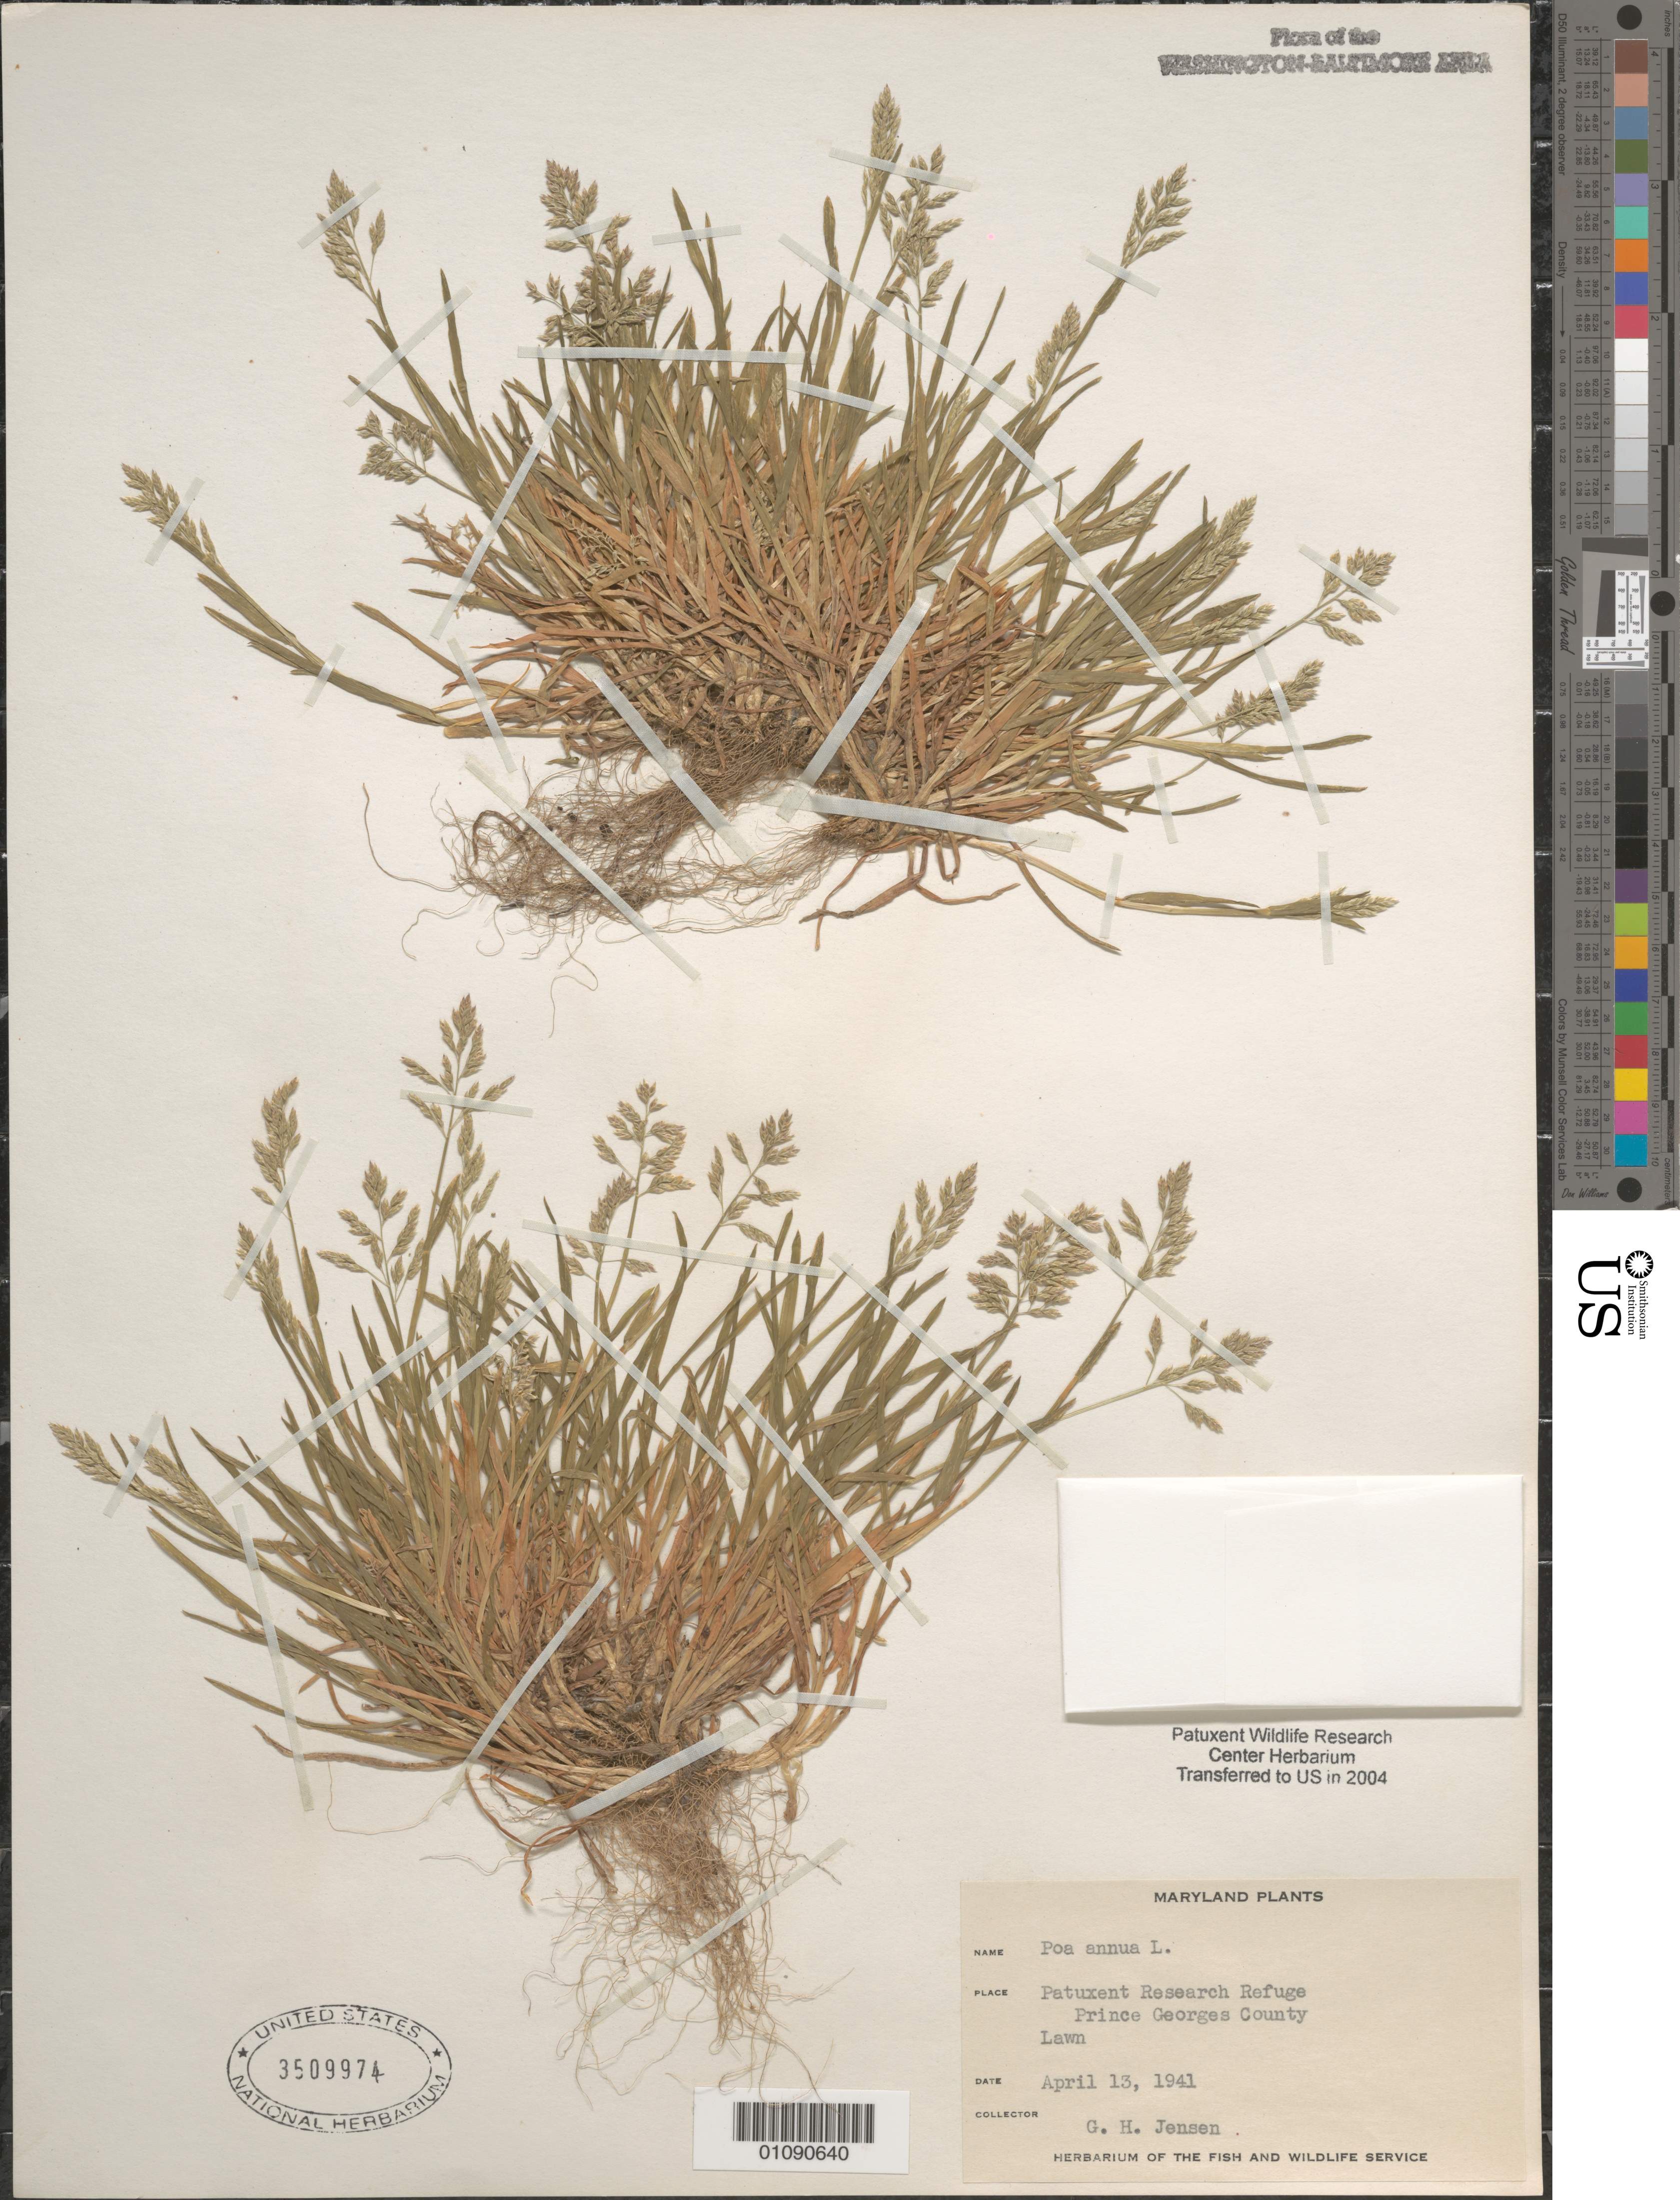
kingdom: Plantae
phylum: Tracheophyta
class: Liliopsida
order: Poales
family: Poaceae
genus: Poa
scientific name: Poa annua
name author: L.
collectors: G. H. Jensen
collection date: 1941-04-13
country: United States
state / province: Maryland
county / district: Prince George's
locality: Patuxent Wildlife Refuge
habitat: Lawn.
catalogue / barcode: US 3509974